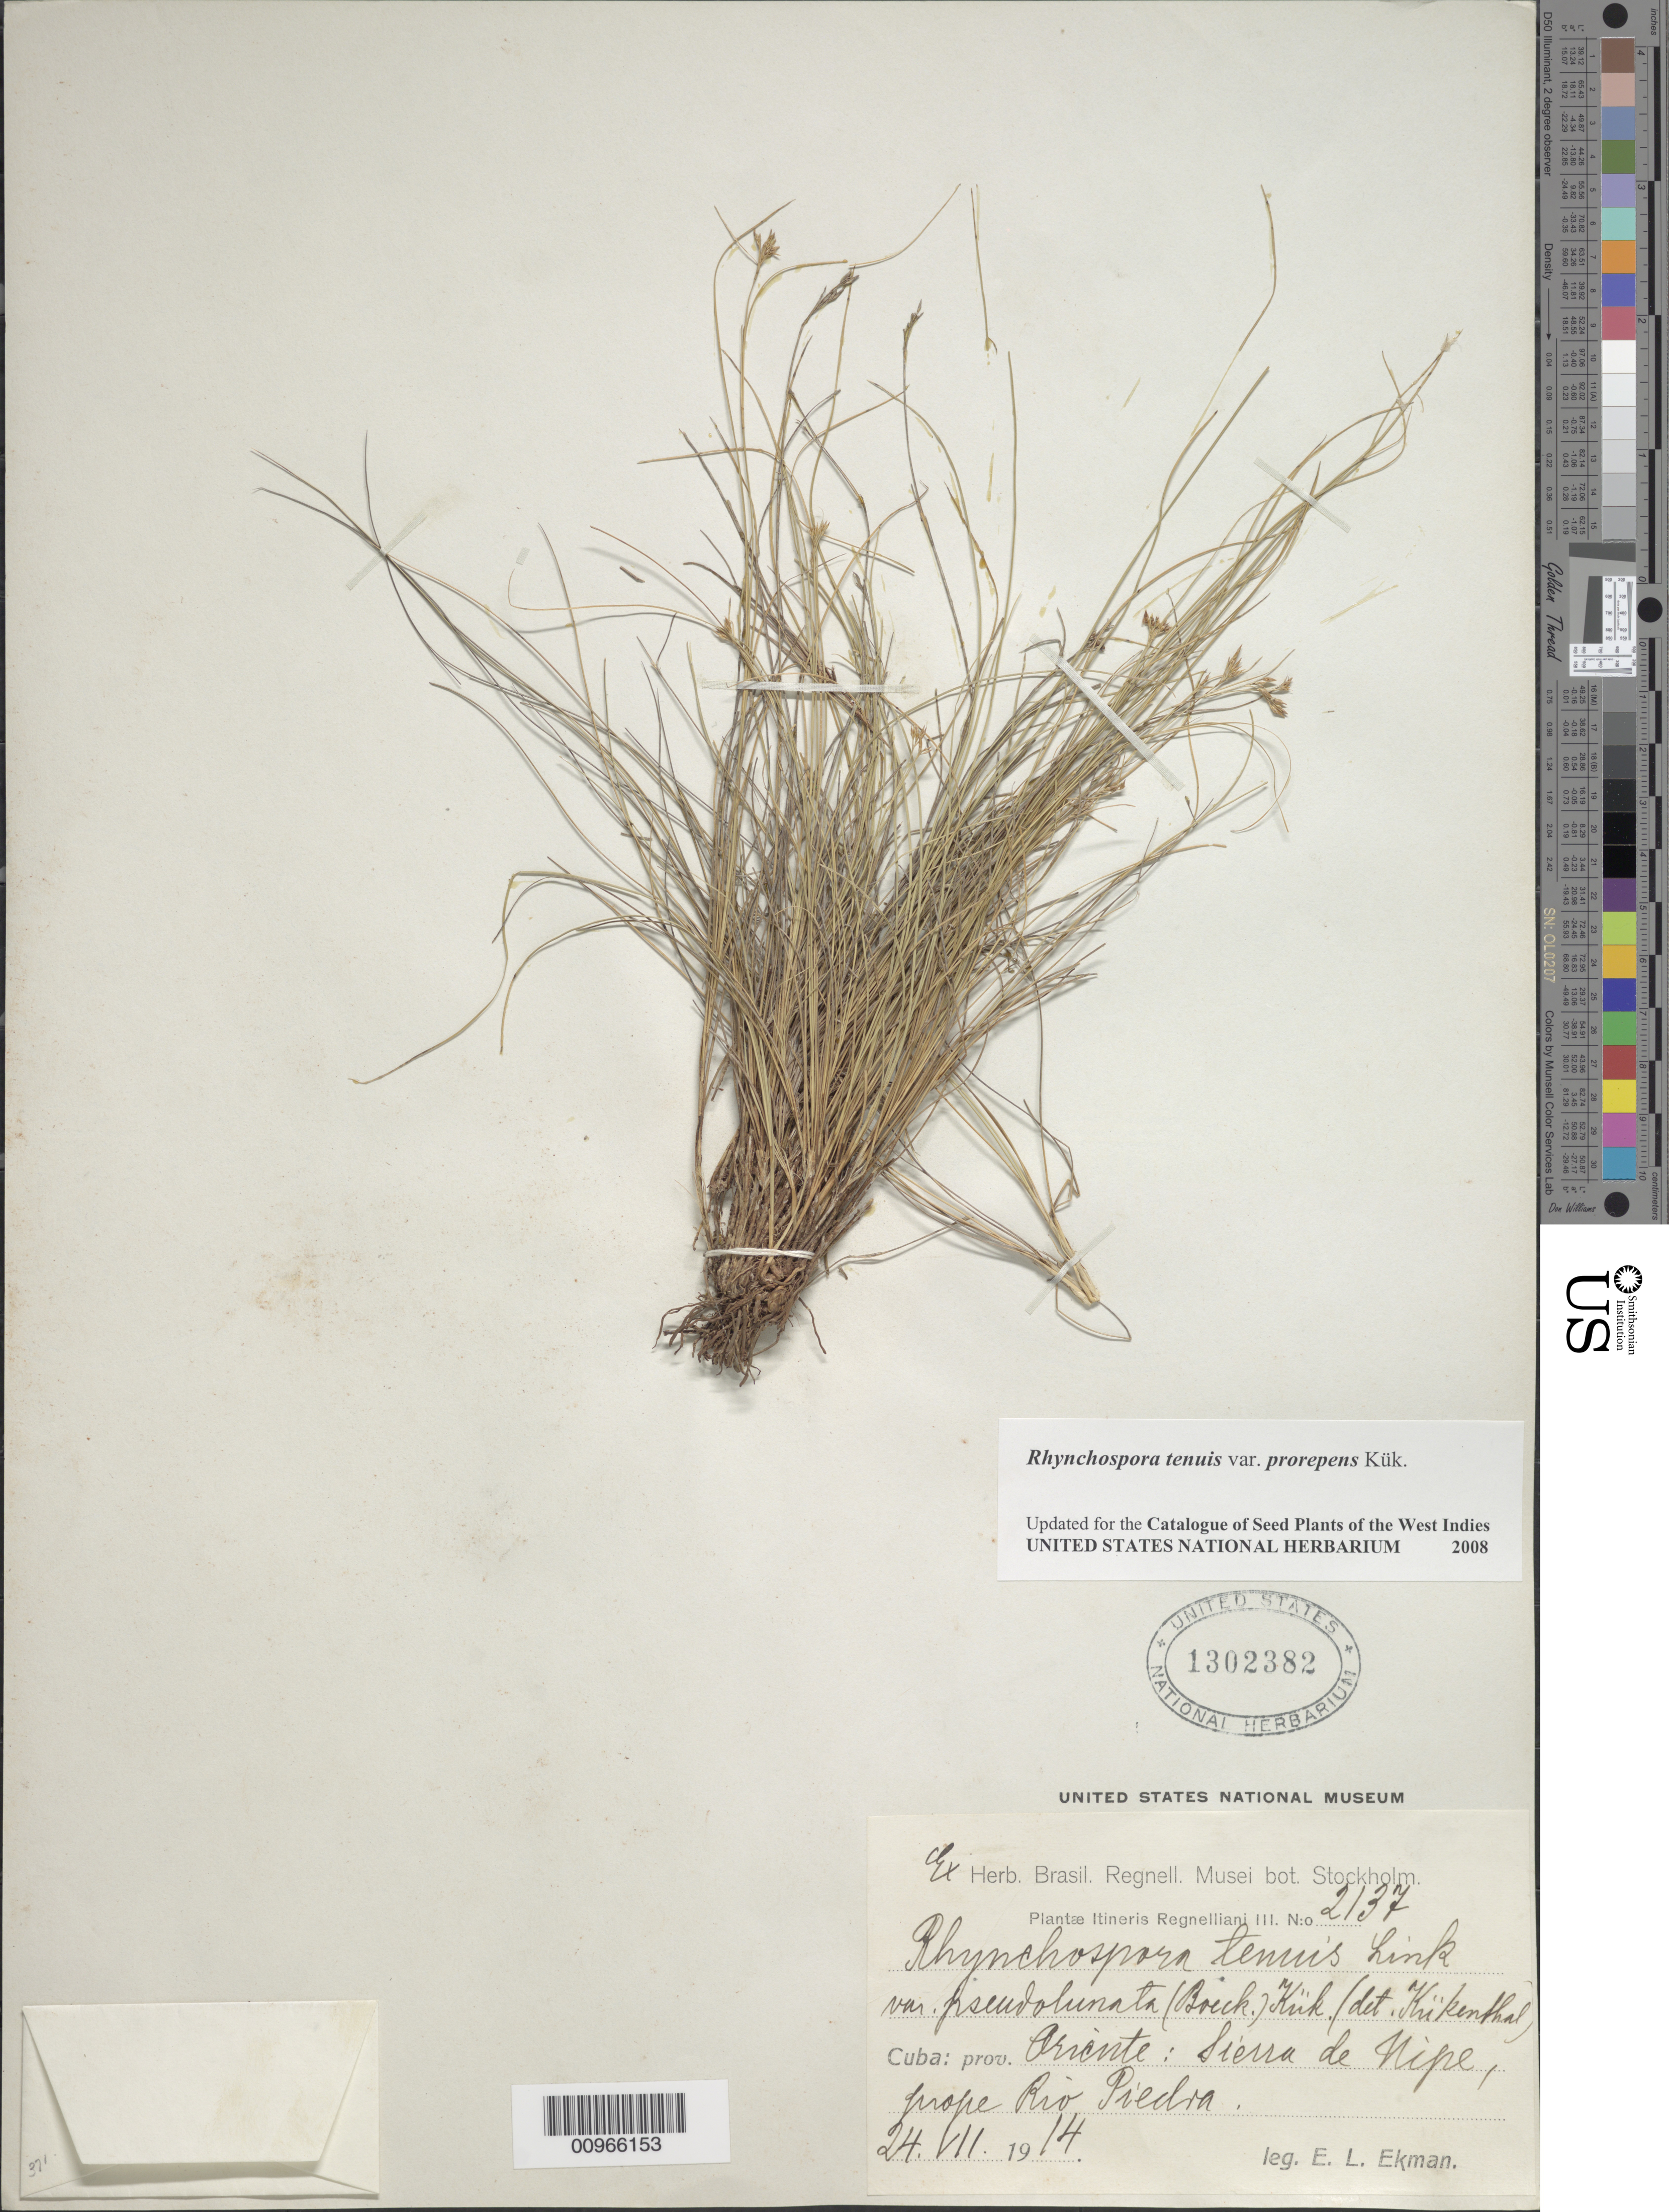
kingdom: Plantae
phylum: Tracheophyta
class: Liliopsida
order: Poales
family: Cyperaceae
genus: Rhynchospora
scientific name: Rhynchospora tenuis var. prorepens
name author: Kük.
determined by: Strong, M. T., (US), Smithsonian Institution - National Museum of Natural History (UNITED STATES)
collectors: E. L. Ekman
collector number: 2137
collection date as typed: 24 Jul 1914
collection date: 1914-07-24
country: Cuba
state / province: Holguín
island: Cuba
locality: Sierra de Nipe, prope Rio Piedra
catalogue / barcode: US 1302382